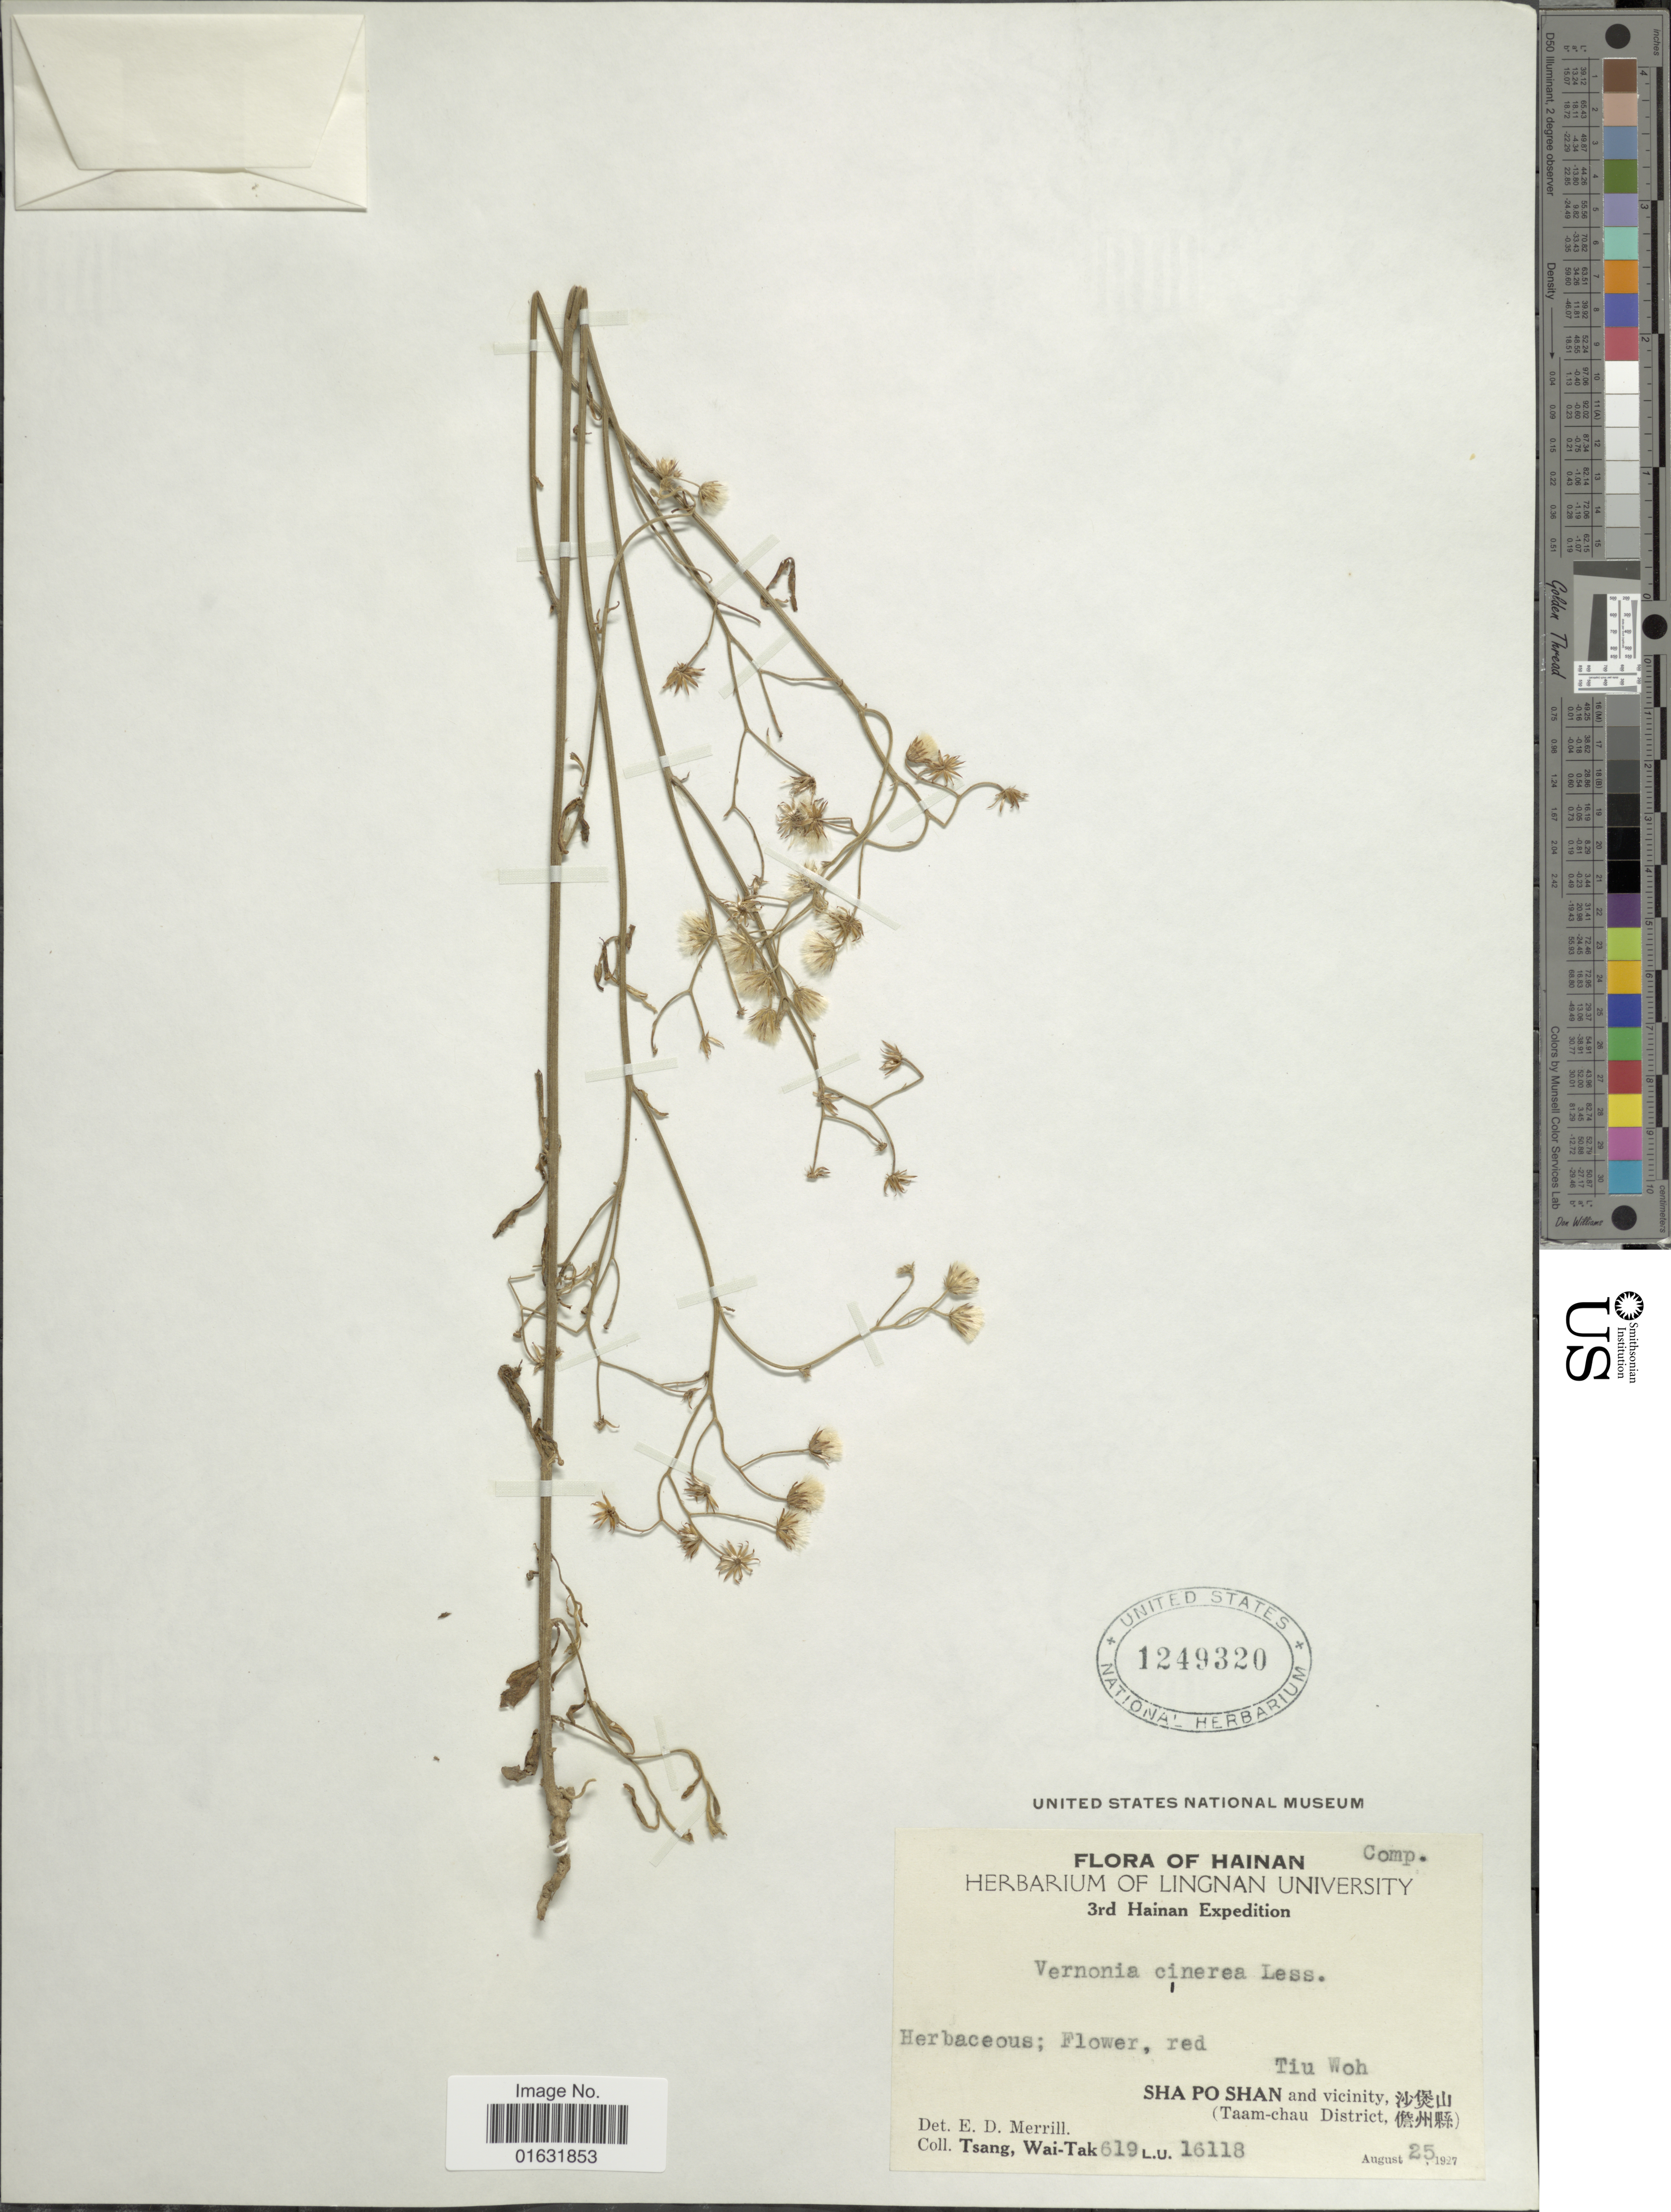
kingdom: Plantae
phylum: Tracheophyta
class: Magnoliopsida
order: Asterales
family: Asteraceae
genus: Cyanthillium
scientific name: Cyanthillium cinereum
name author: (L.) H. Rob.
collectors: W. T. Tsang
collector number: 619L.U.16118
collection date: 1927-08-25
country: China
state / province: Hainan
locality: Sha Po Shan and vicinity (Taam-chau District), Tiu Woh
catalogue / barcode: US 1249320